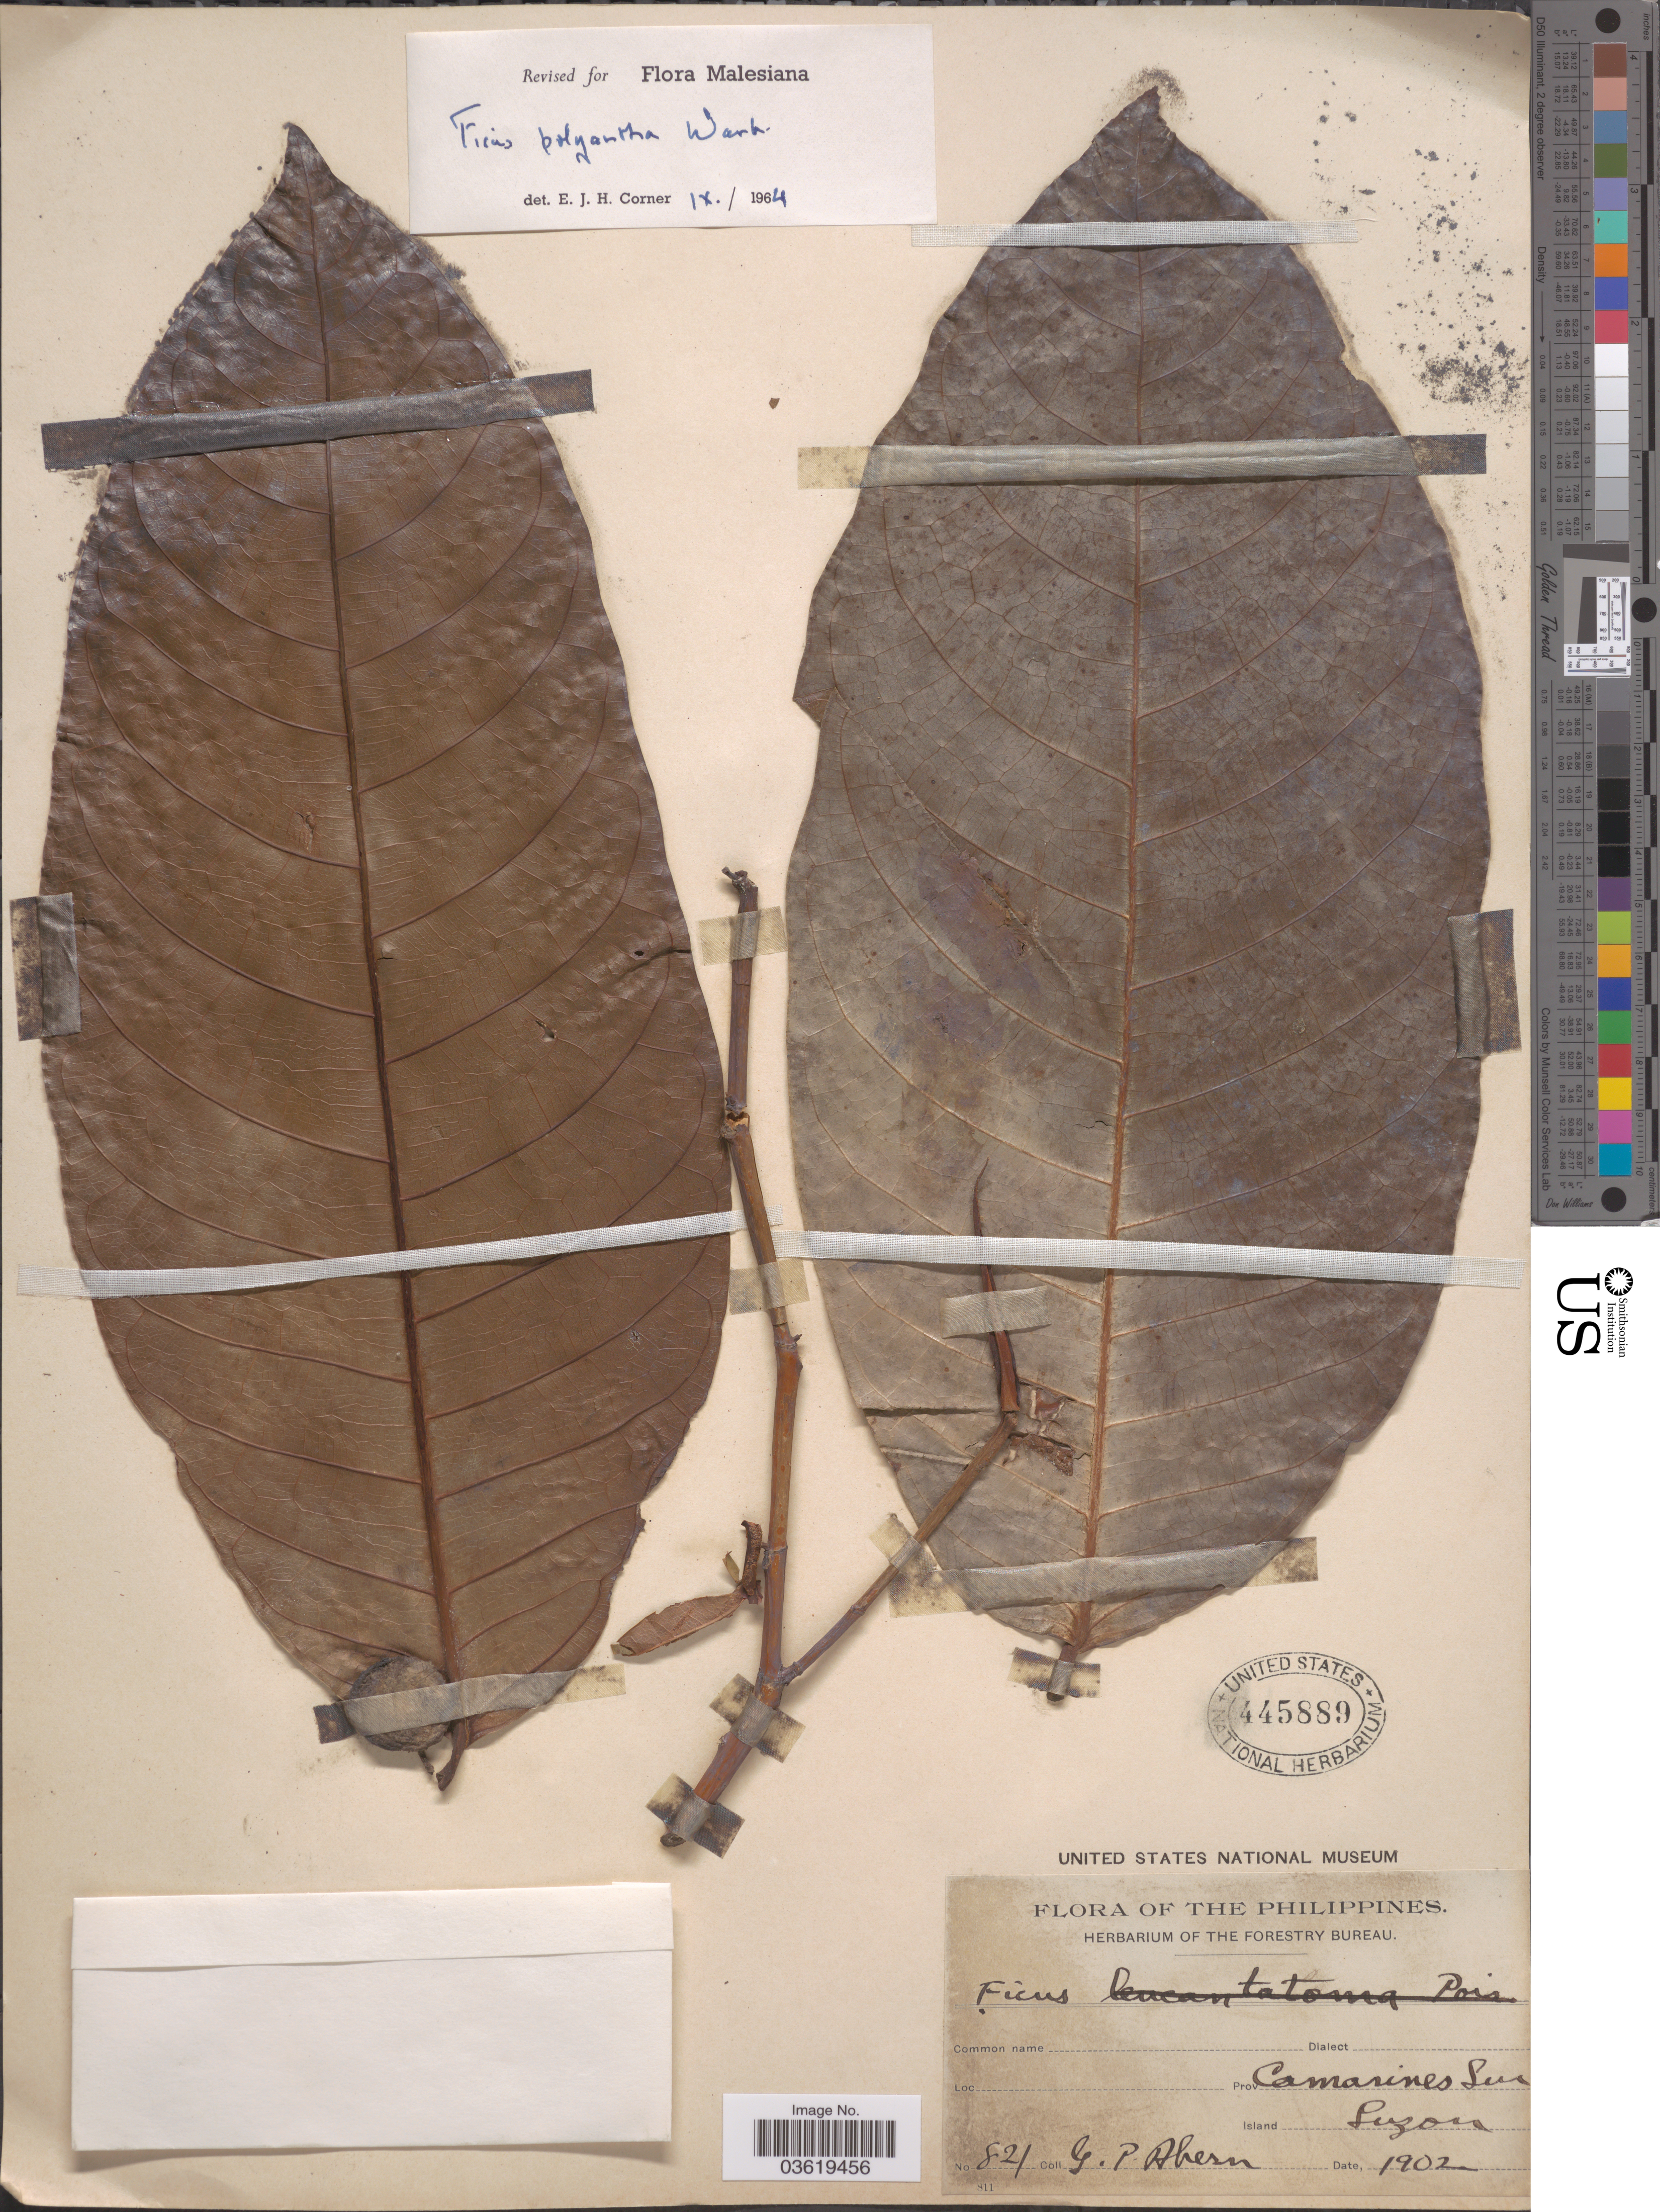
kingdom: Plantae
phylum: Tracheophyta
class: Magnoliopsida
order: Rosales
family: Moraceae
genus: Ficus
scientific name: Ficus polyantha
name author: Warb.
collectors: G. Ahern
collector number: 821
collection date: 1902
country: Philippines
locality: Prov. Camarines Sur. Island Luzon.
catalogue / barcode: US 445889